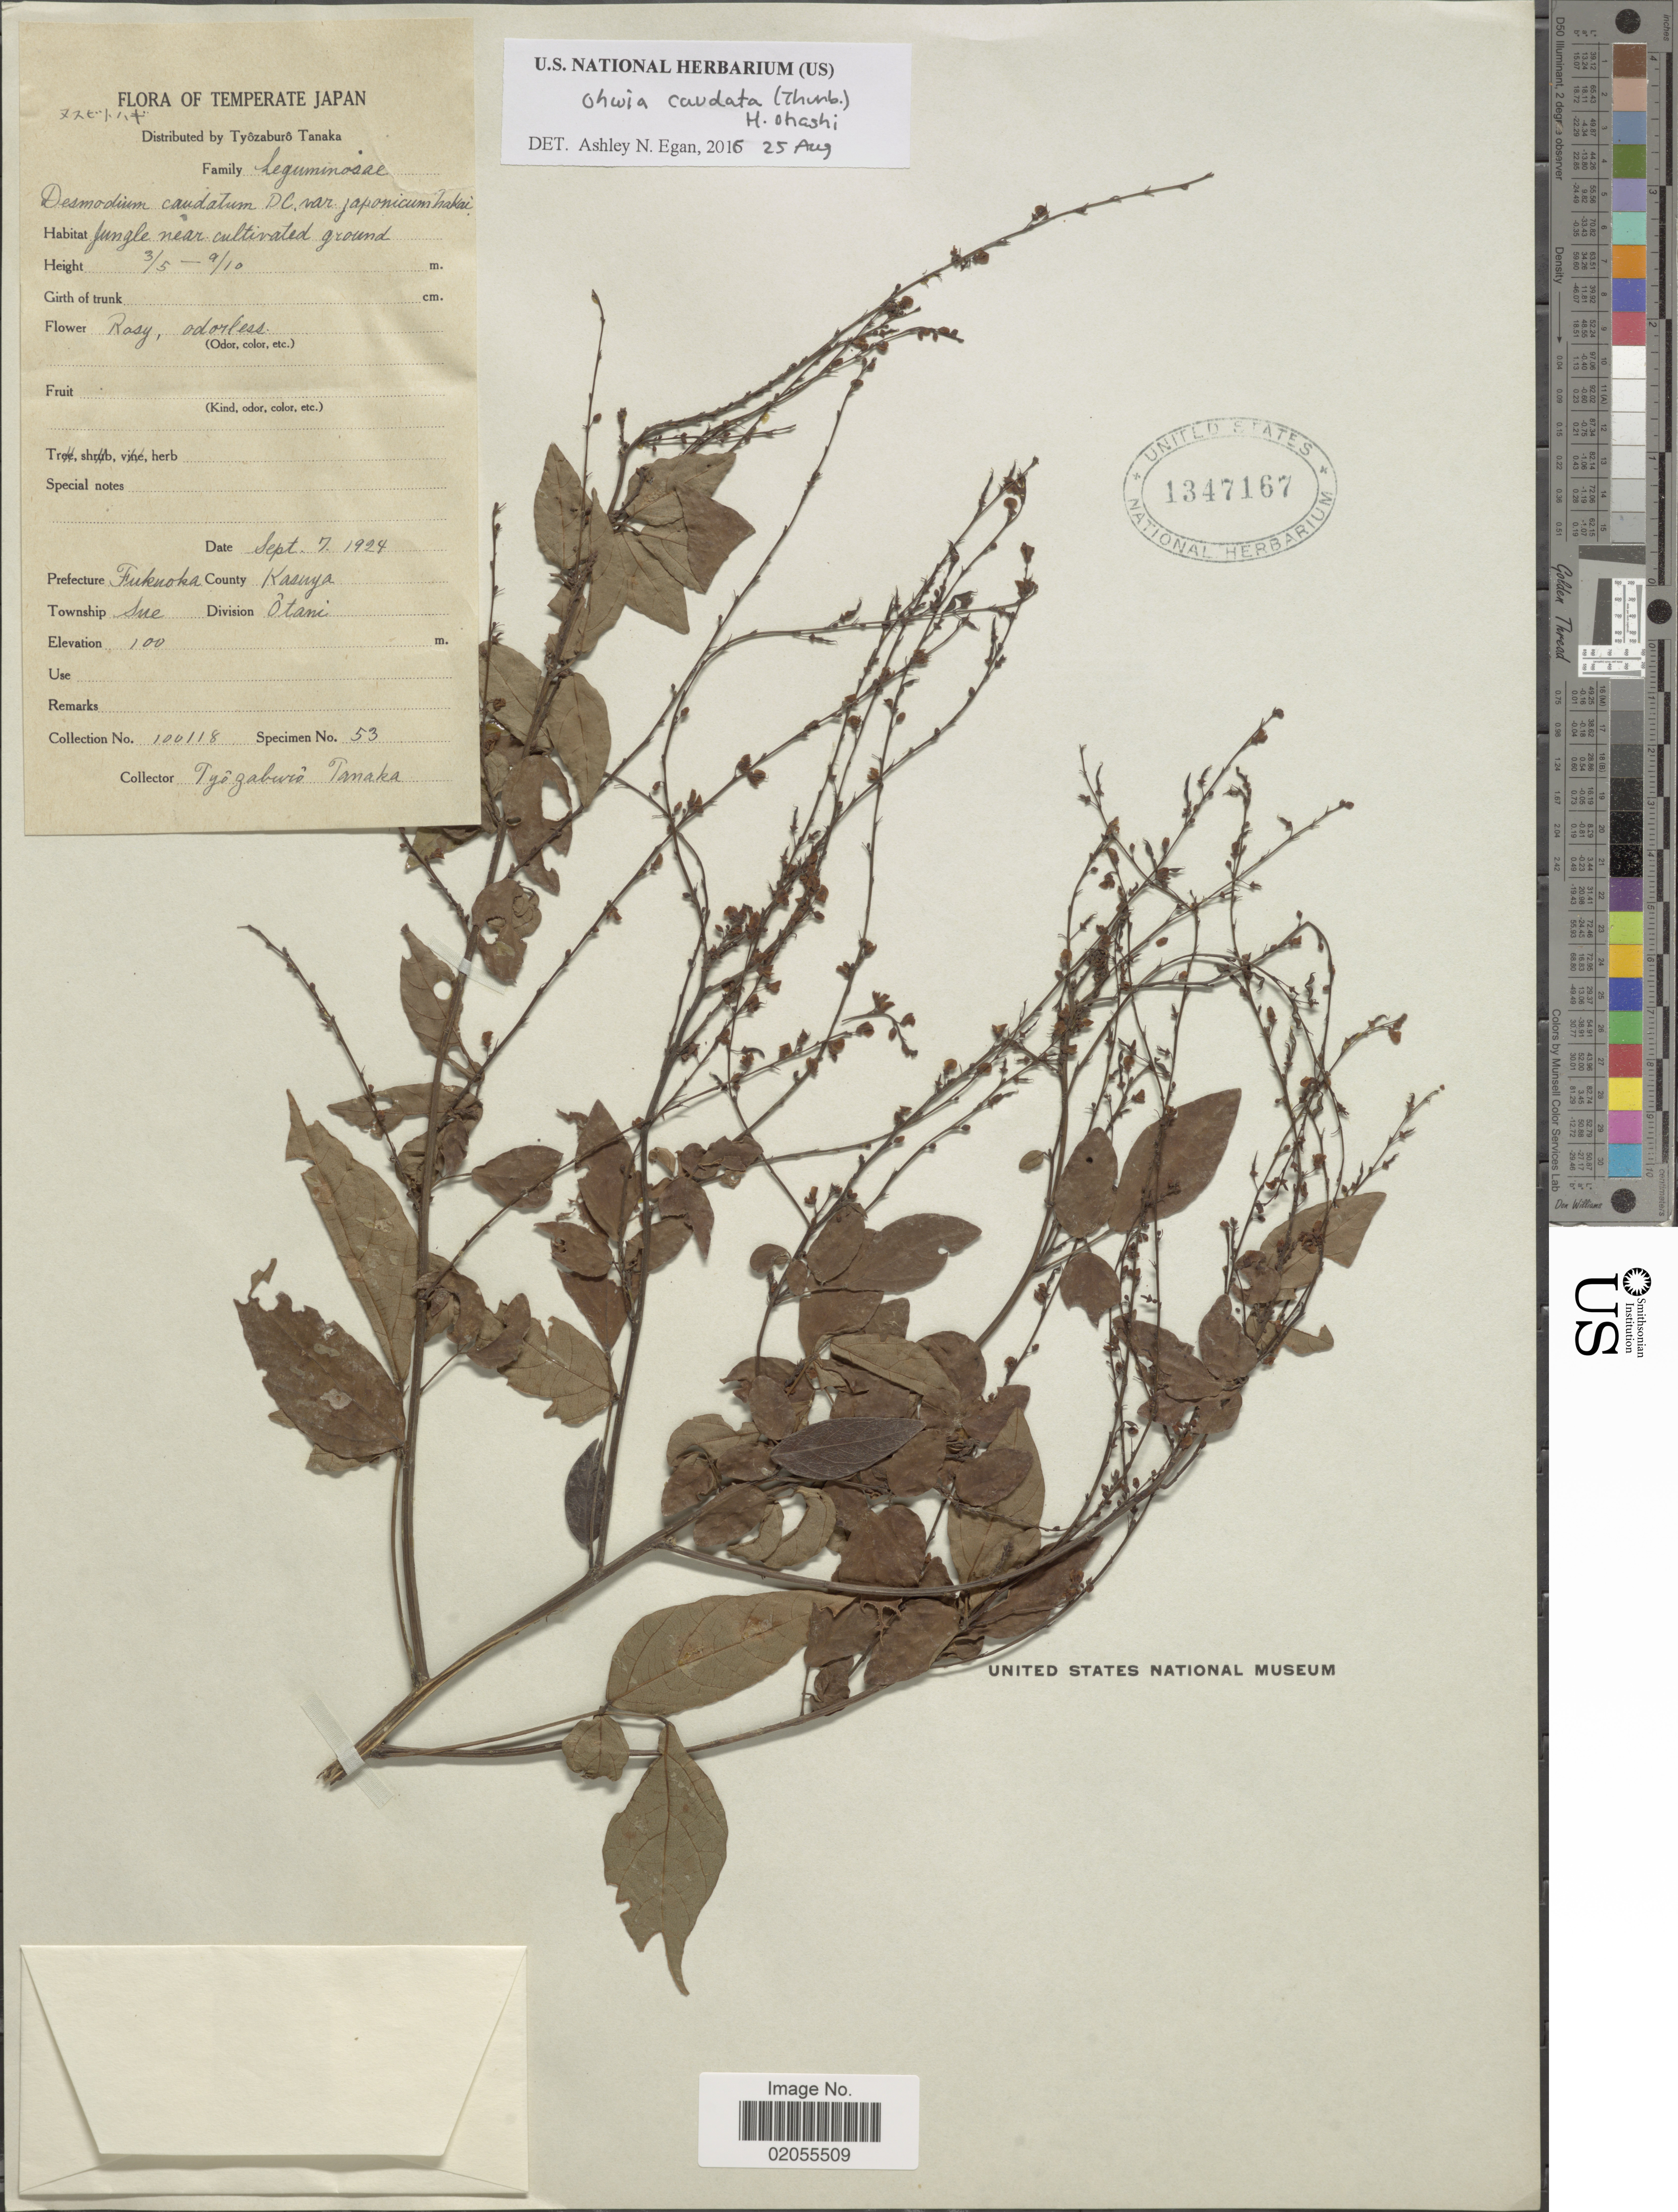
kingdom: Plantae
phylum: Tracheophyta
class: Magnoliopsida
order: Fabales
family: Fabaceae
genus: Ohwia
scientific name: Ohwia caudata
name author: (Thunb.) H. Ohashi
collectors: T. Tanaka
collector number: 100118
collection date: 1924-09-07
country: Japan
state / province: Hukuoka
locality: Fukuoka, County Kasuya, Sue, Otani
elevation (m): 100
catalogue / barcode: US 1347167